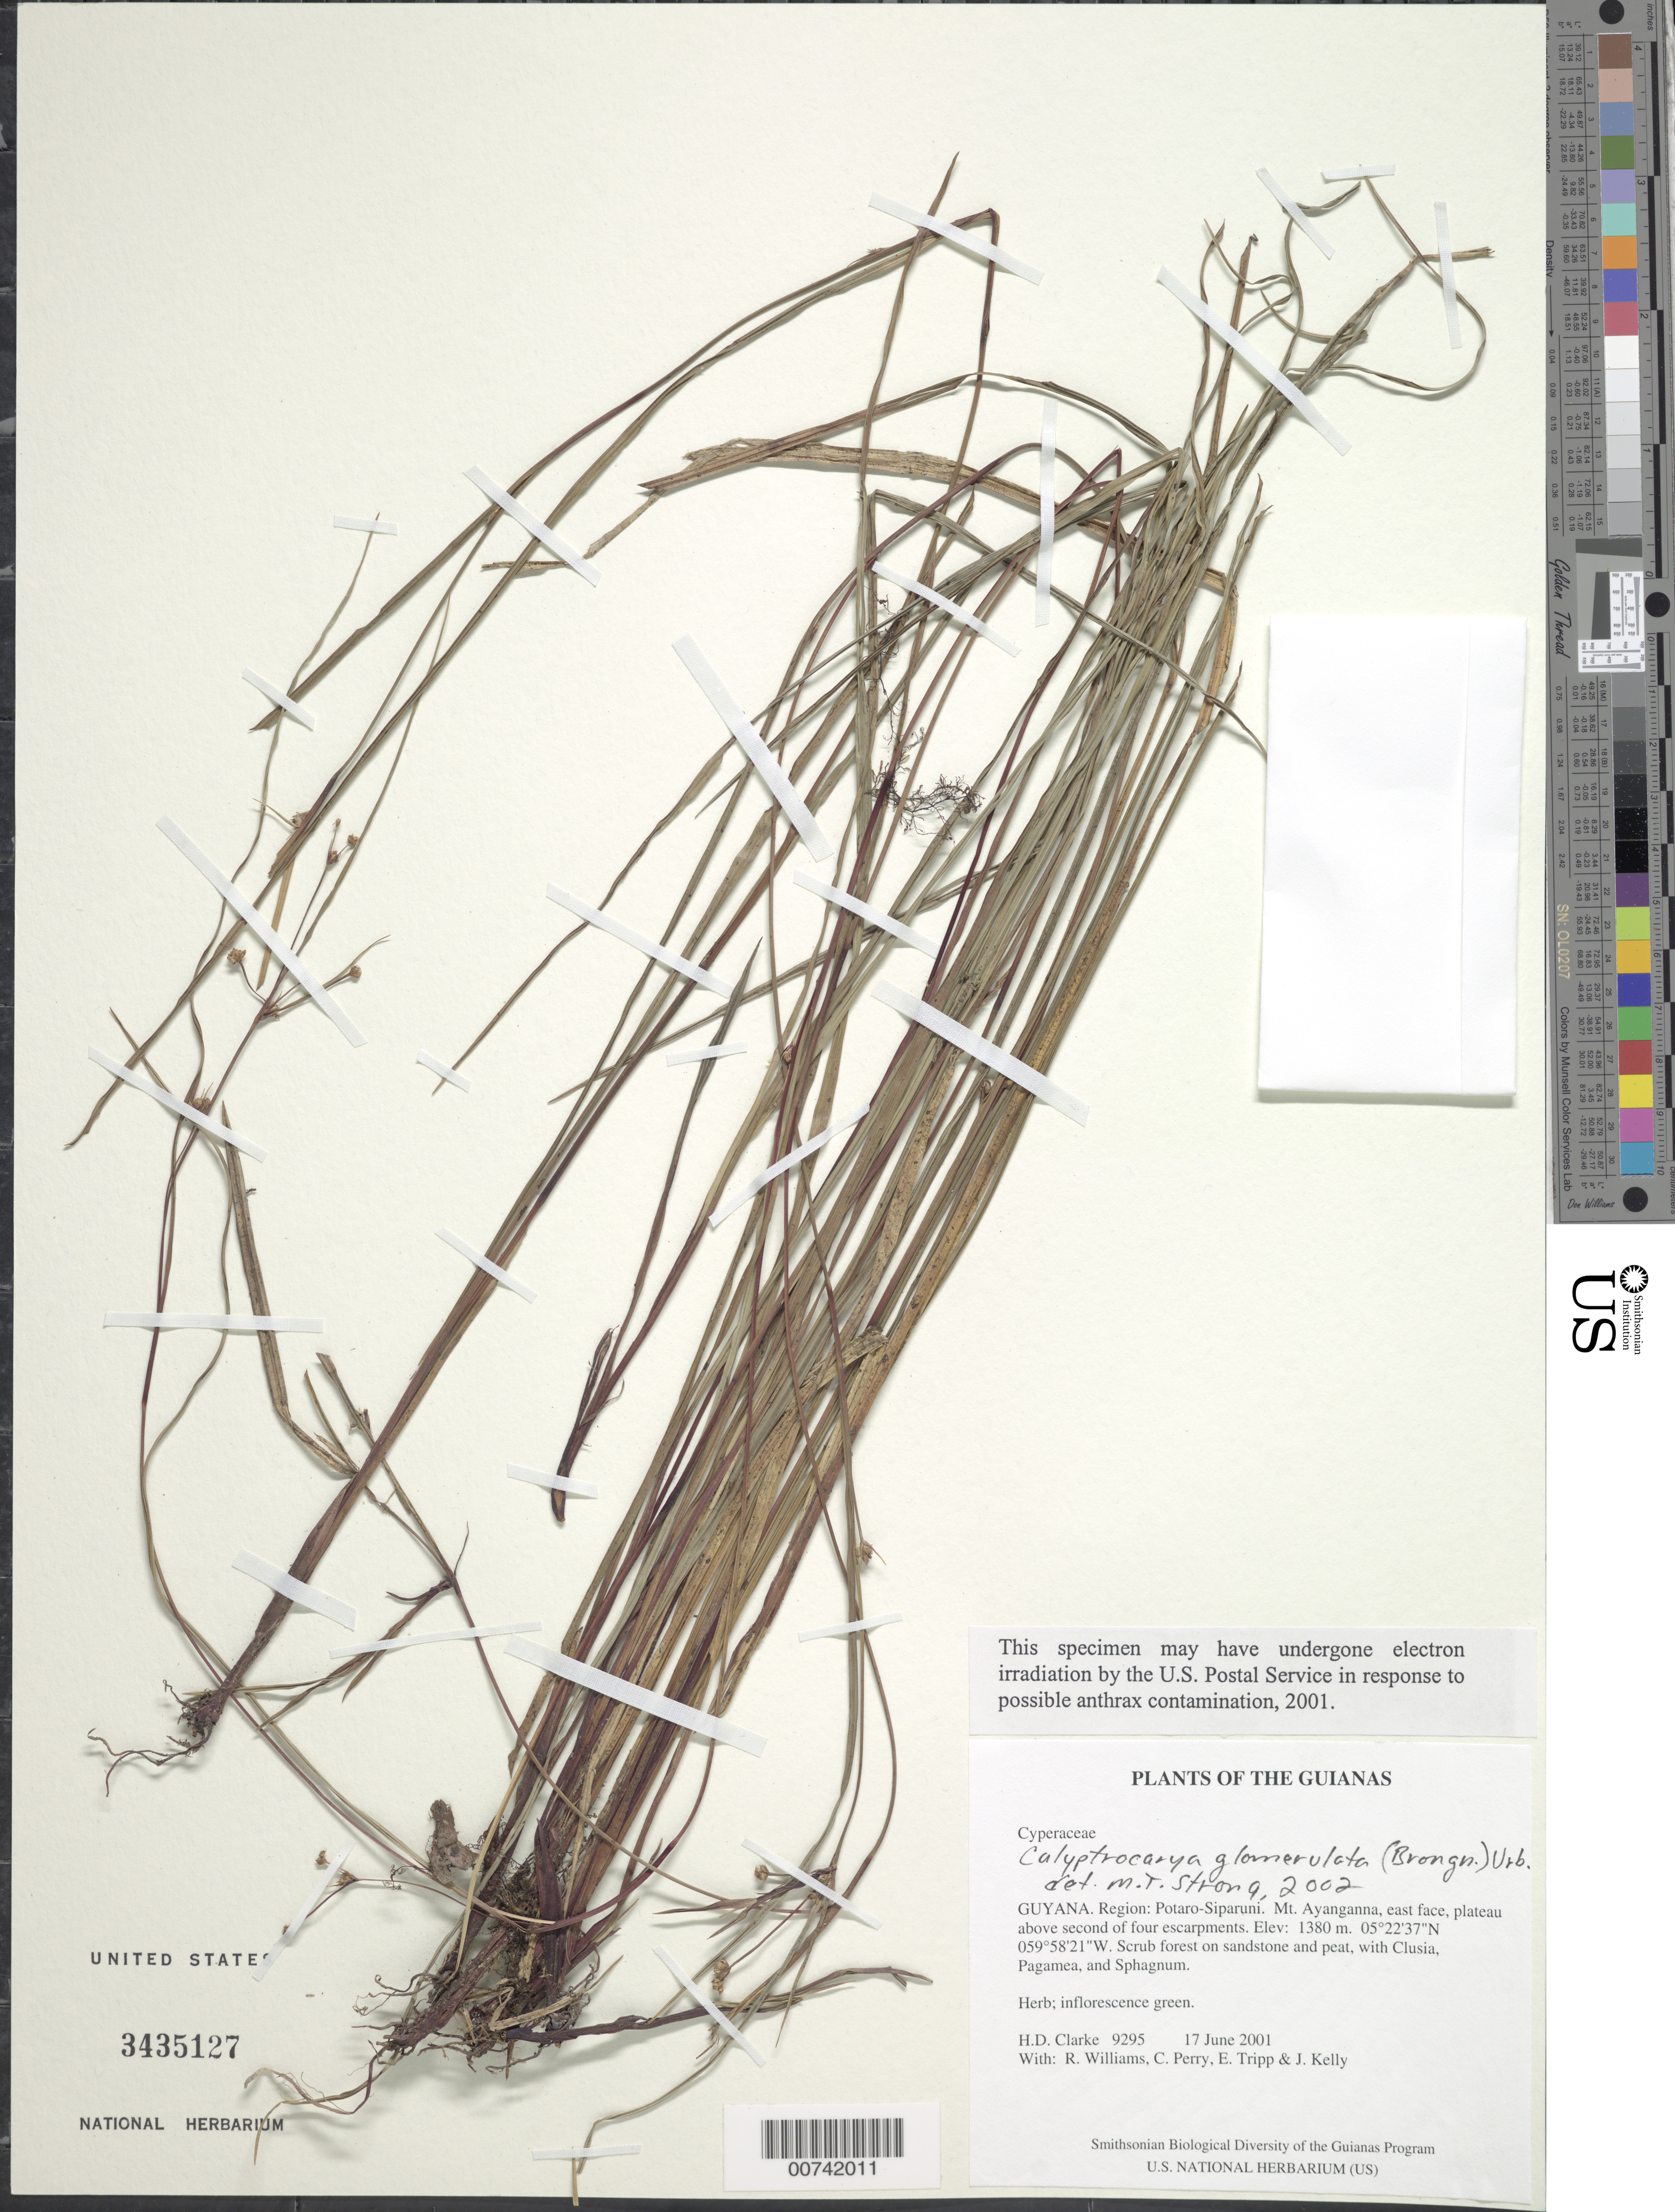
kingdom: Plantae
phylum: Tracheophyta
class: Liliopsida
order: Poales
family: Cyperaceae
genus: Calyptrocarya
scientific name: Calyptrocarya glomerulata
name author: (Brongn.) Urb.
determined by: Strong, M. T., (US), Smithsonian Institution - National Museum of Natural History (UNITED STATES)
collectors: H. D. Clarke, R. Williams, C. Perry, E. Tripp & J. Kelly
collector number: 9295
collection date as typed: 17 June 2001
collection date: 2001-06-17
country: Guyana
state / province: Potaro-Siparuni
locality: Mt. Ayanganna, east face, plateau above second of four escarpments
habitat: Scrub forest on sandstone and peat, with Clusia, Pagamea, and Sphagnum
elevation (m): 1380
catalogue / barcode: US 3435127